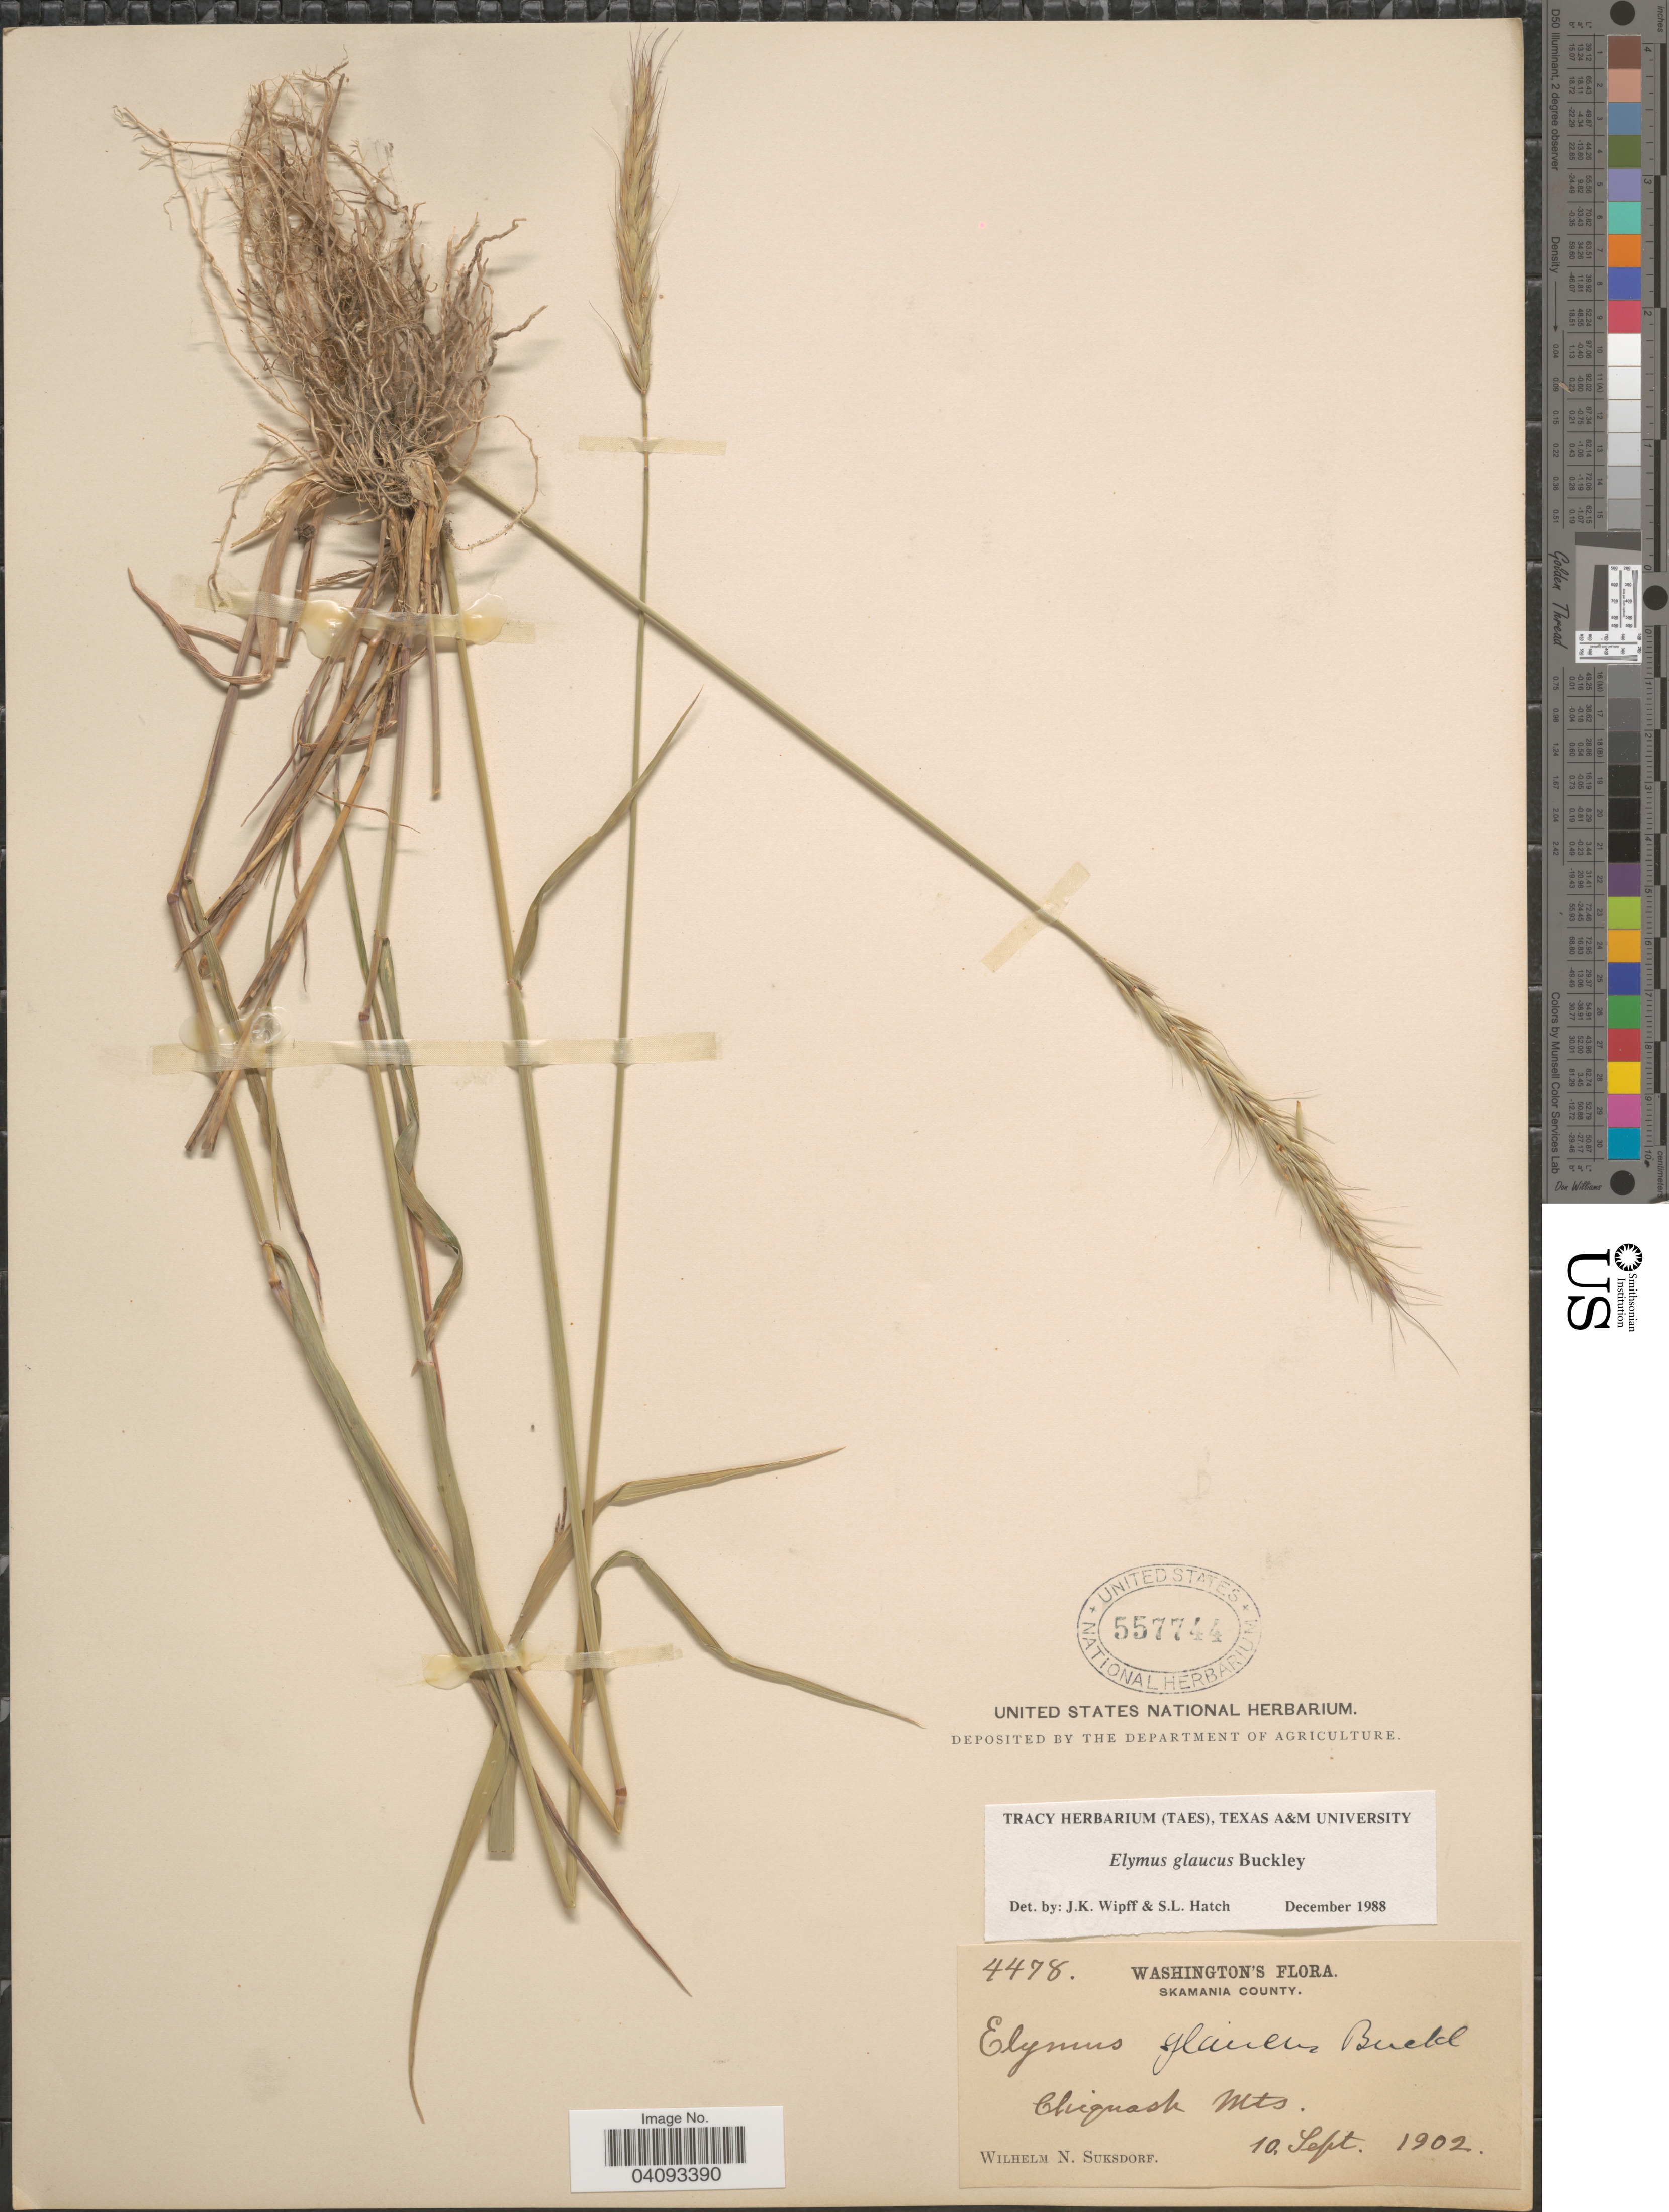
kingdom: Plantae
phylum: Tracheophyta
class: Liliopsida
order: Poales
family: Poaceae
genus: Elymus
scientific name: Elymus glaucus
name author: Buckley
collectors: W. N. Suksdorf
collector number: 4478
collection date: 1902-09-10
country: United States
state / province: Washington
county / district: Skamania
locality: Skamania County. Chiquash Mts.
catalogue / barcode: US 557744